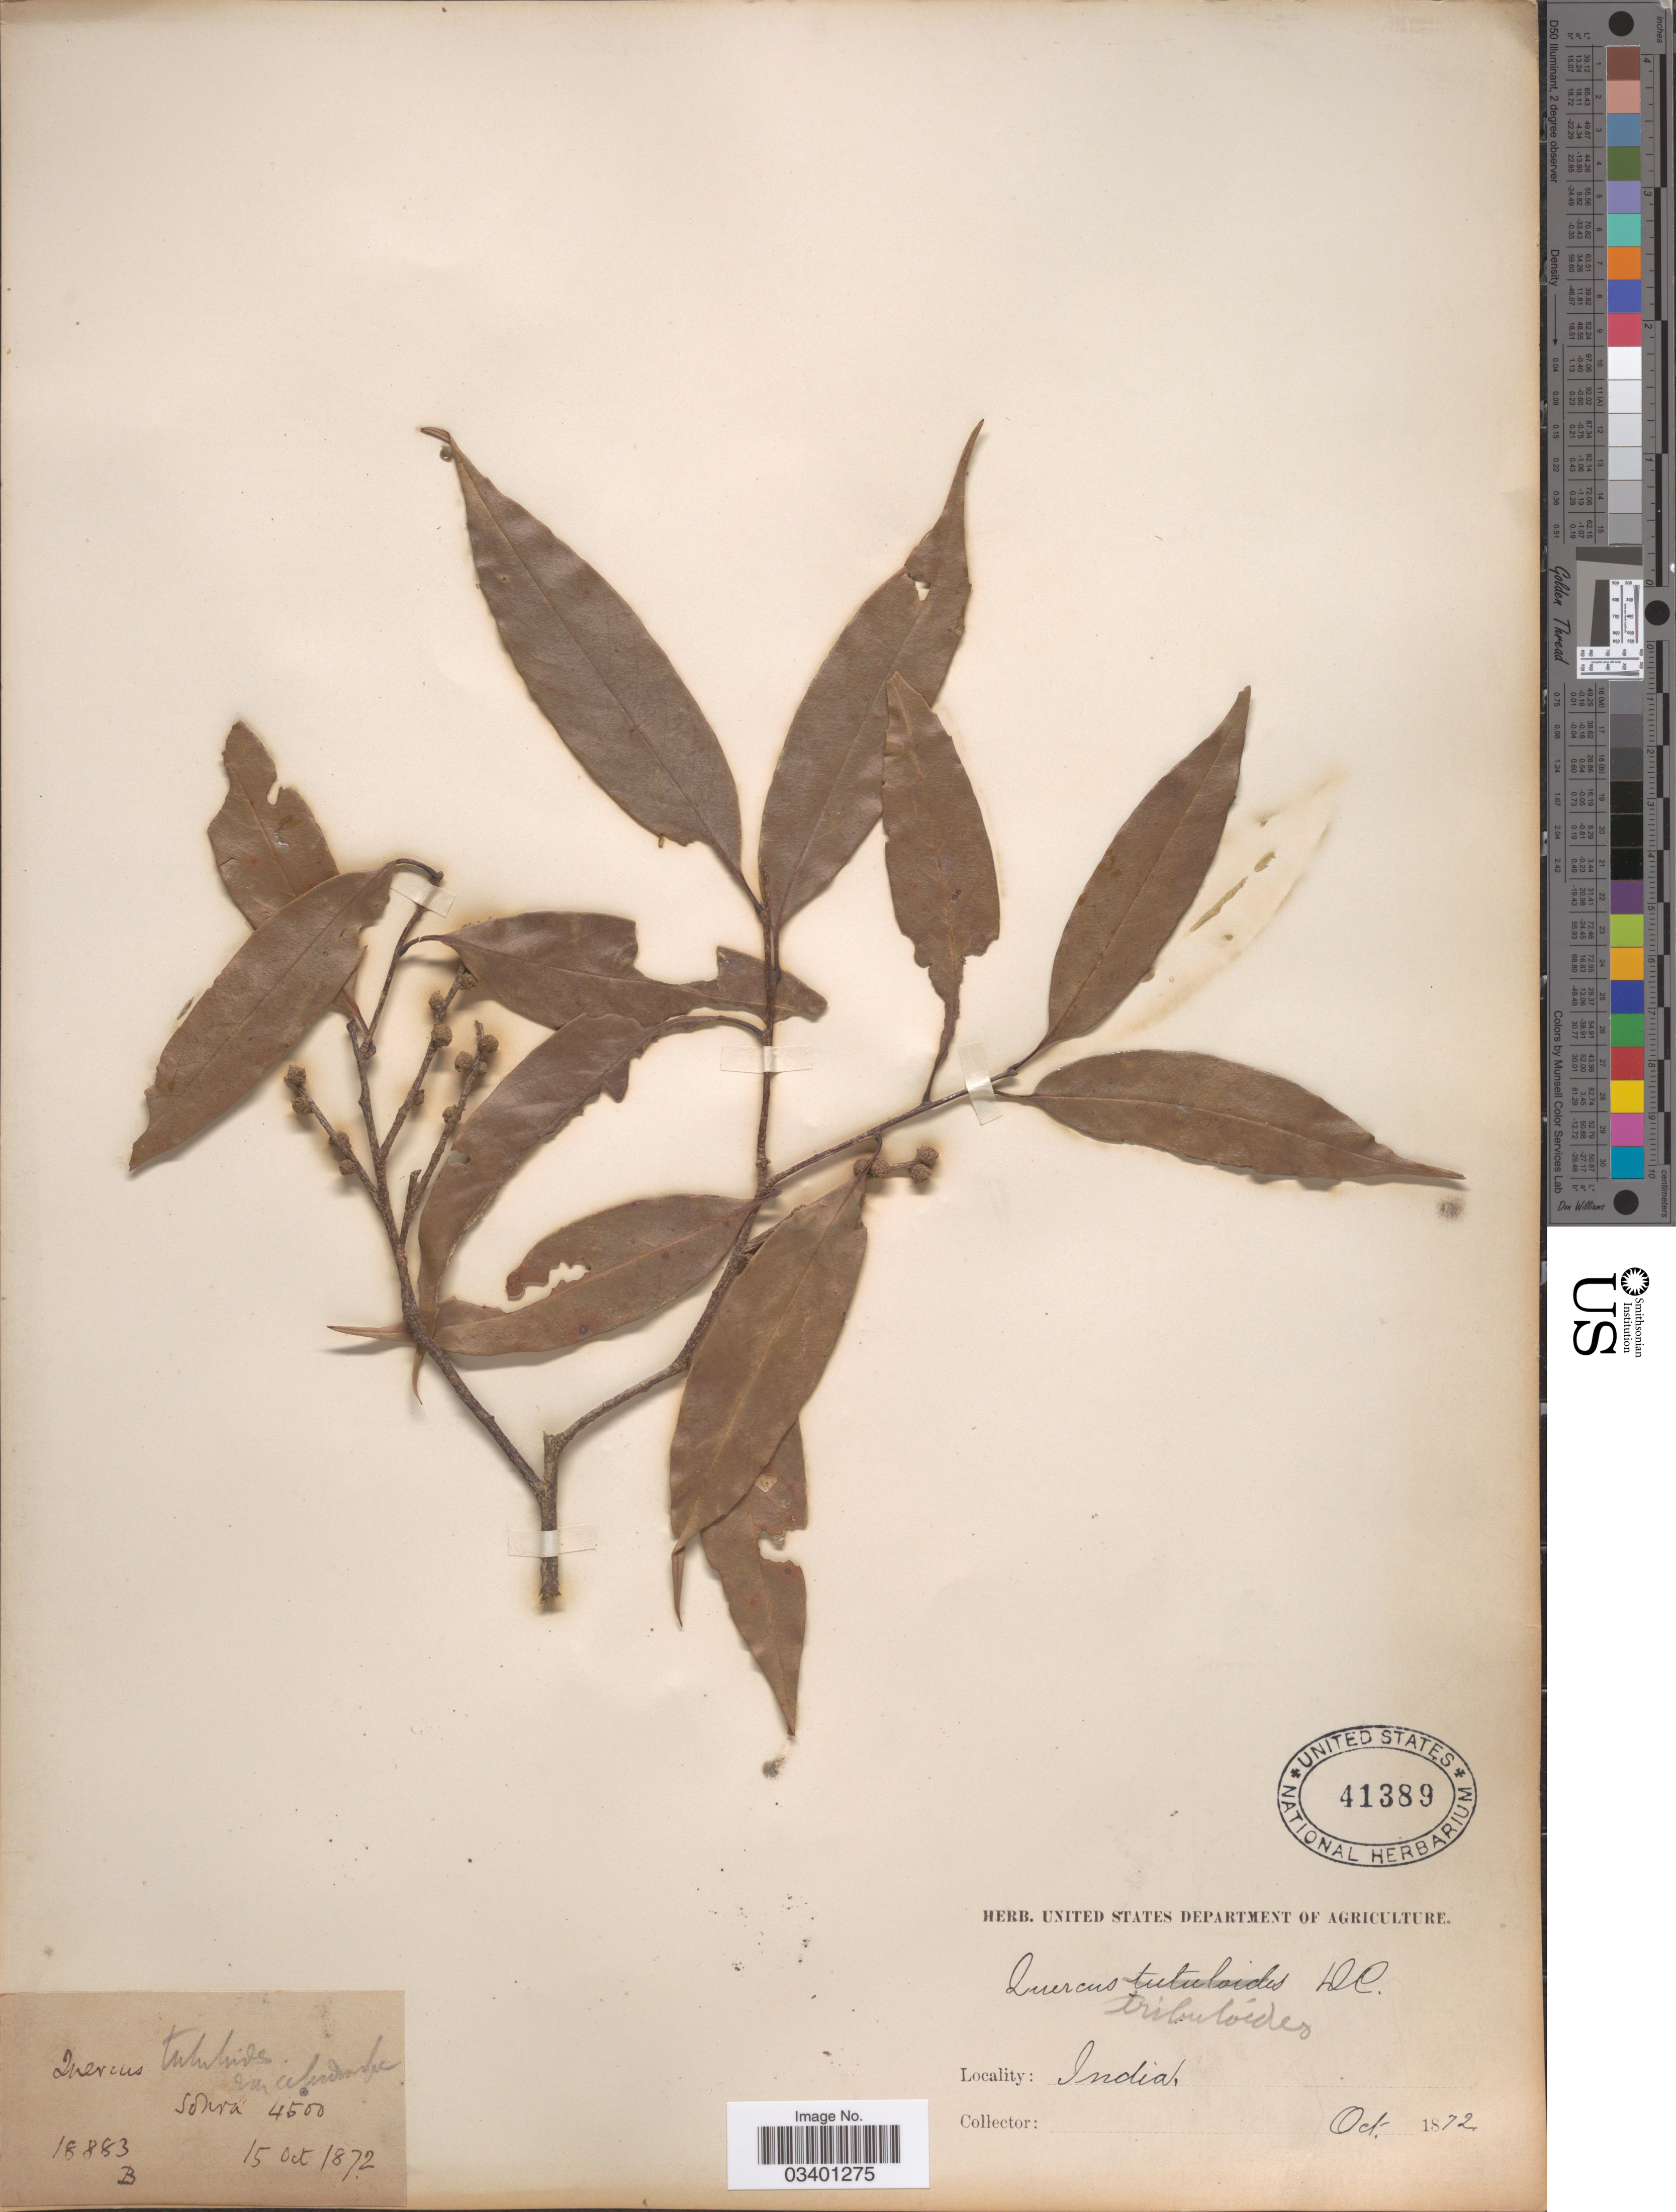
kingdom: Plantae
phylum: Tracheophyta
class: Magnoliopsida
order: Fagales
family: Fagaceae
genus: Castanopsis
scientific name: Castanopsis tribuloides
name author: (Sm.) A. DC.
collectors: ex herb. U. S. Department of Agriculture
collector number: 18883B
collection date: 1872-10-15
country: India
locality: Sohra.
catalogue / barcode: US 41389